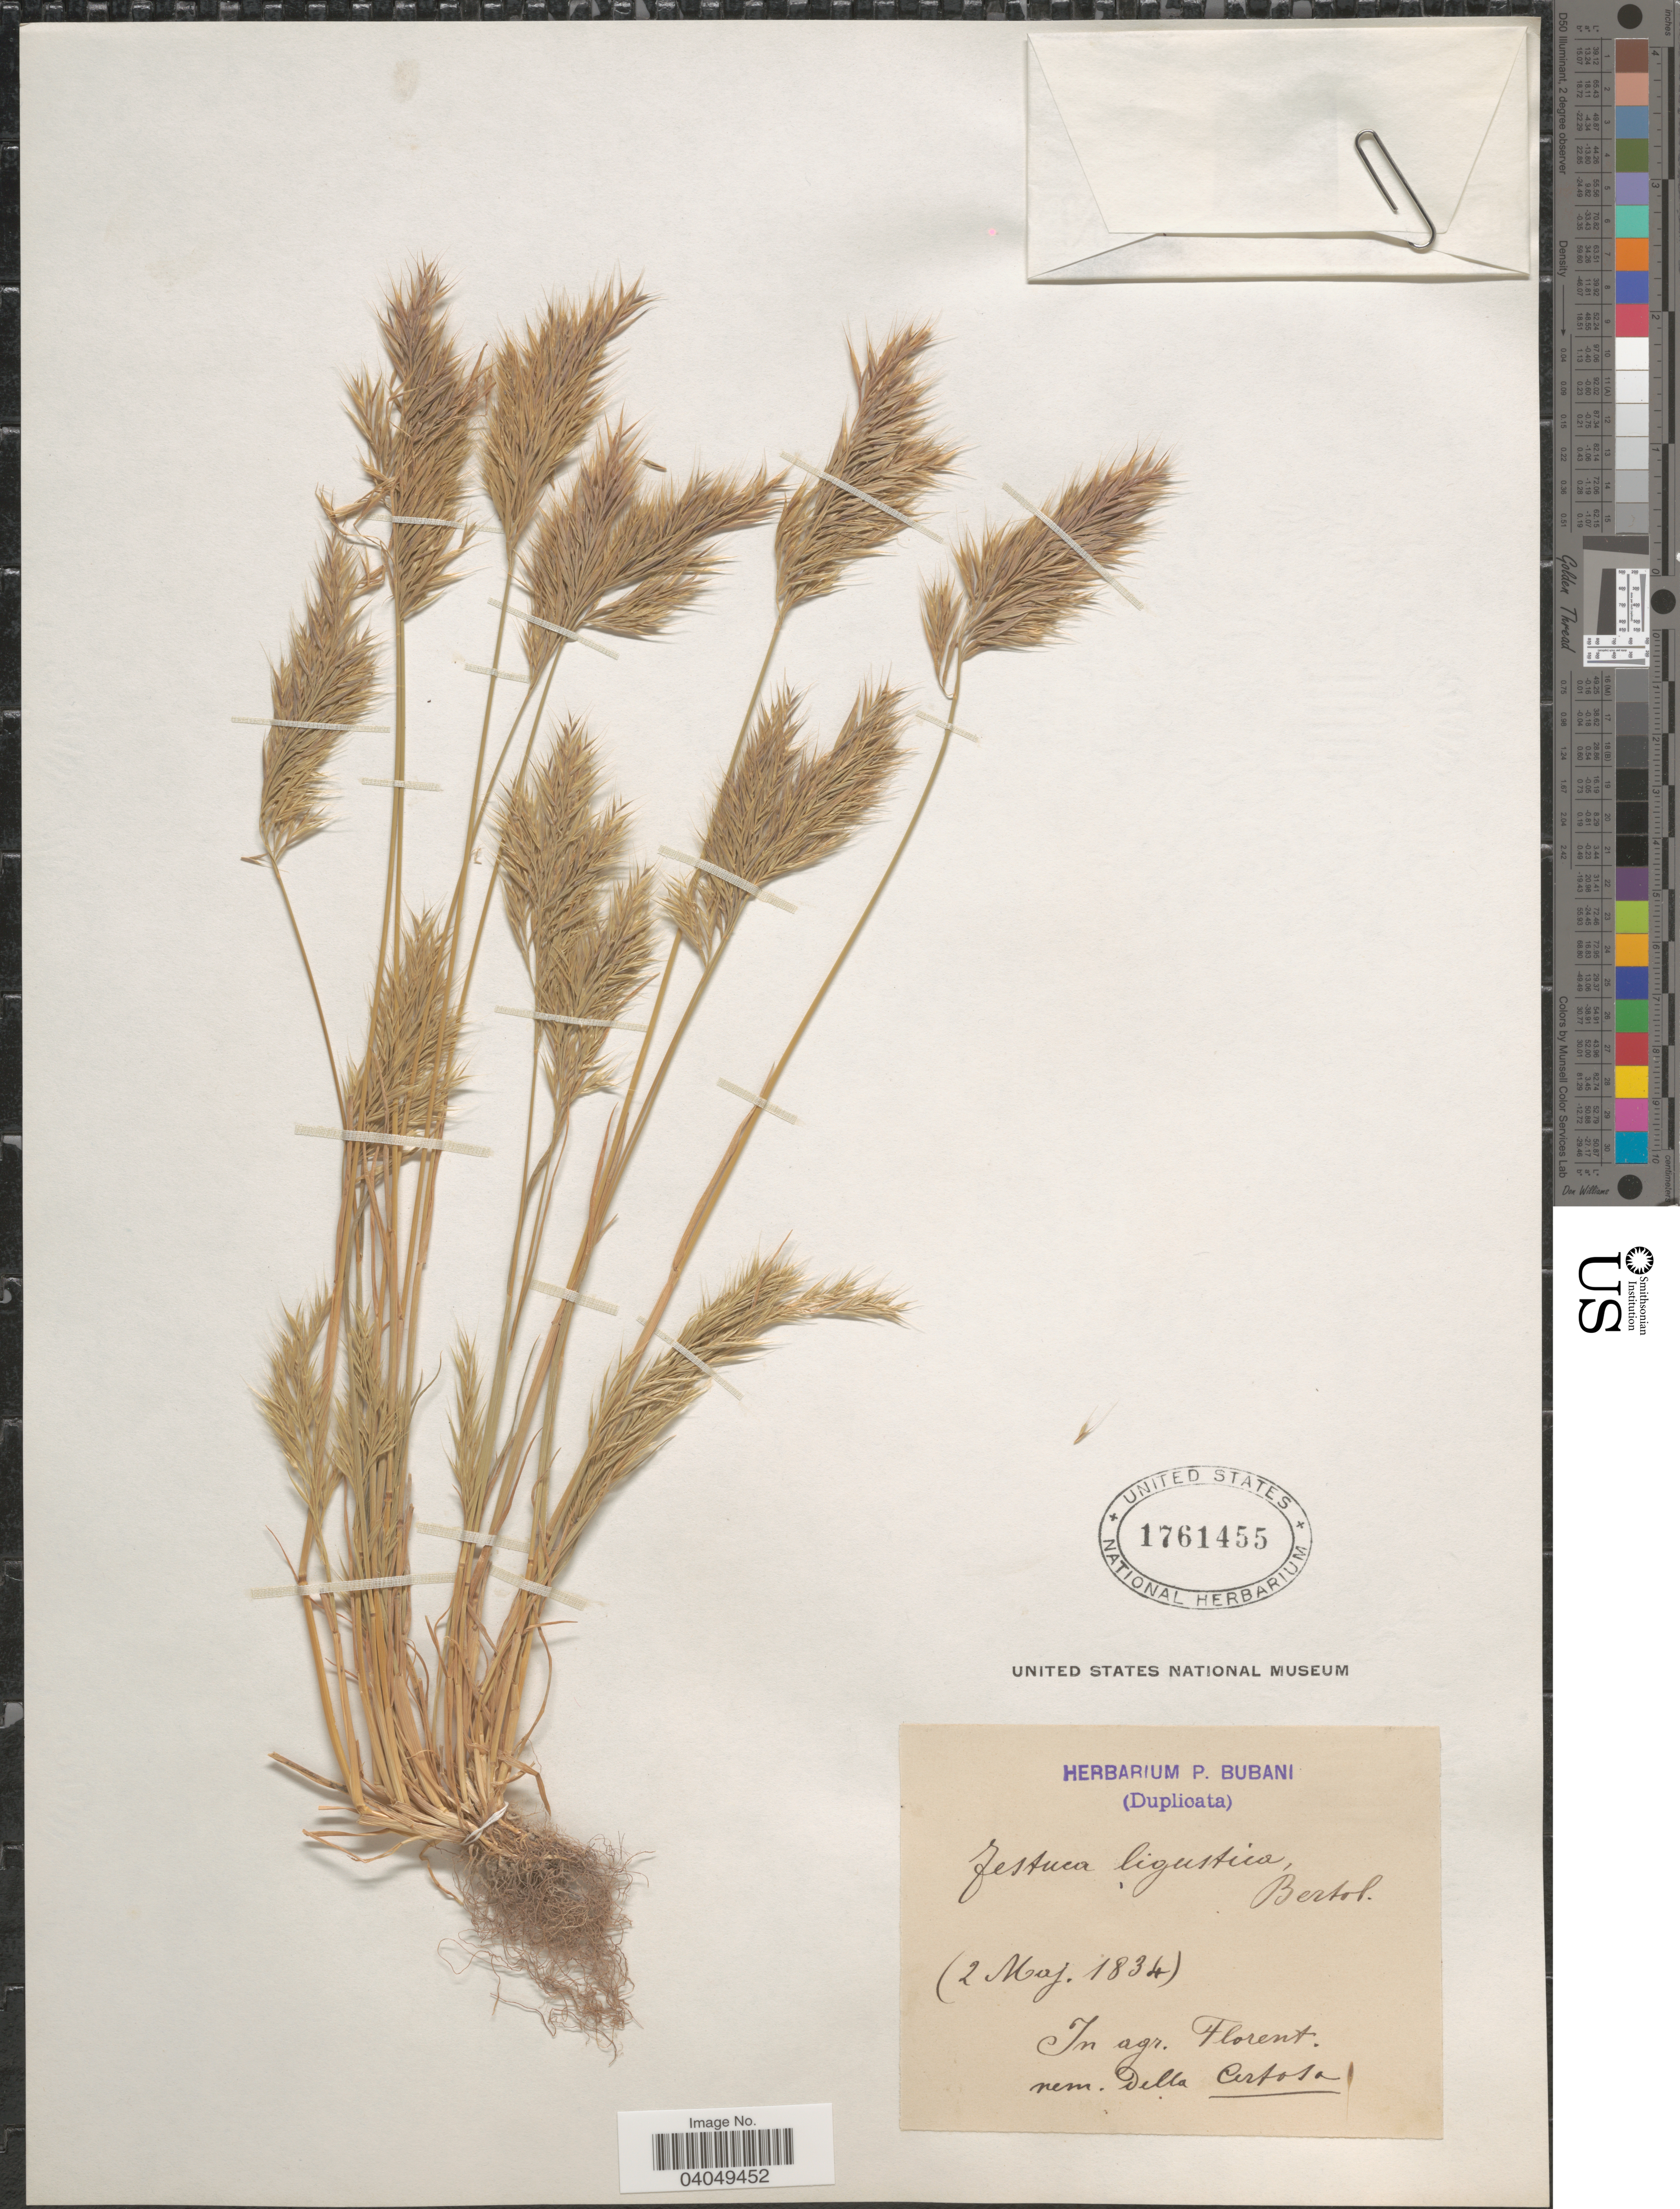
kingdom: Plantae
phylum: Tracheophyta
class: Liliopsida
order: Poales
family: Poaceae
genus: Festuca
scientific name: Festuca ligustica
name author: (All.) Bertol.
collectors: ex herb. P. Bubani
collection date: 1834-05-02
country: Italy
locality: In agr. Florent. nem. delta Certosa.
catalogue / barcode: US 1761455